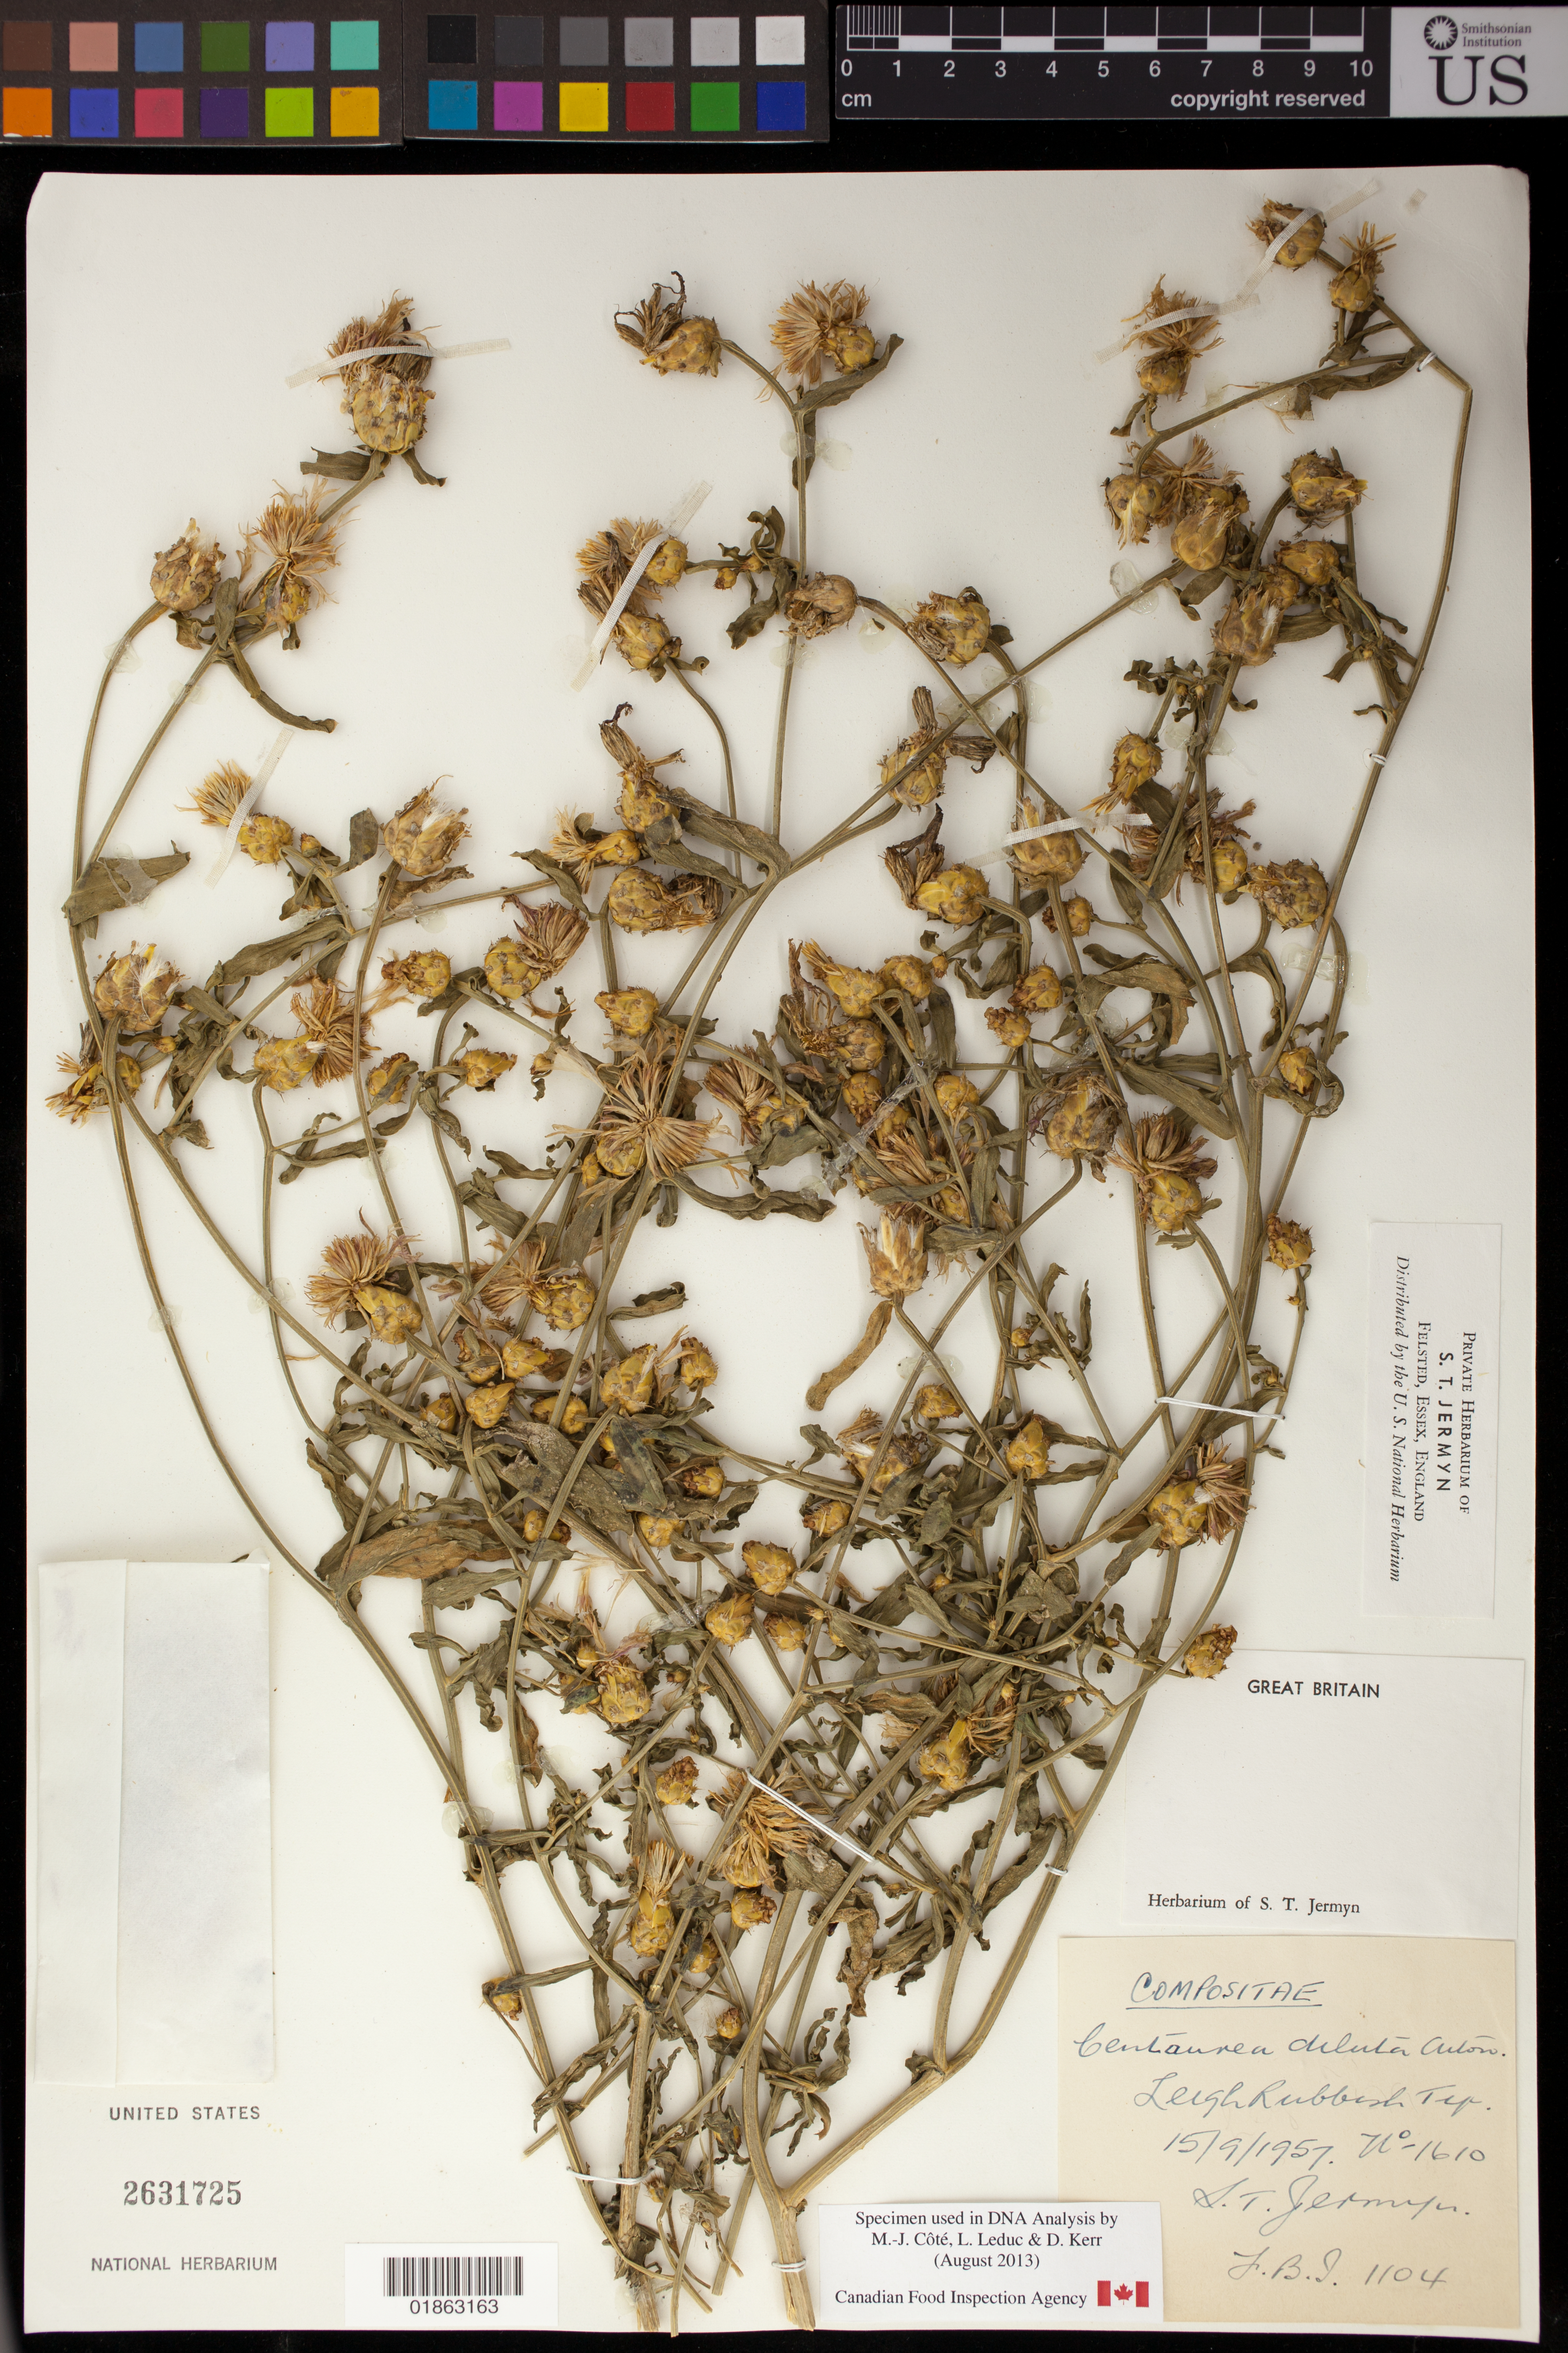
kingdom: Plantae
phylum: Tracheophyta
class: Magnoliopsida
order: Asterales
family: Asteraceae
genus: Centaurea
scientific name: Centaurea diluta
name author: Aiton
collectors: S. Jermyn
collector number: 1610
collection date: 1957-09-15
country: United Kingdom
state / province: England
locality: Leigh Rubbish Tip.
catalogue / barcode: US 2631725